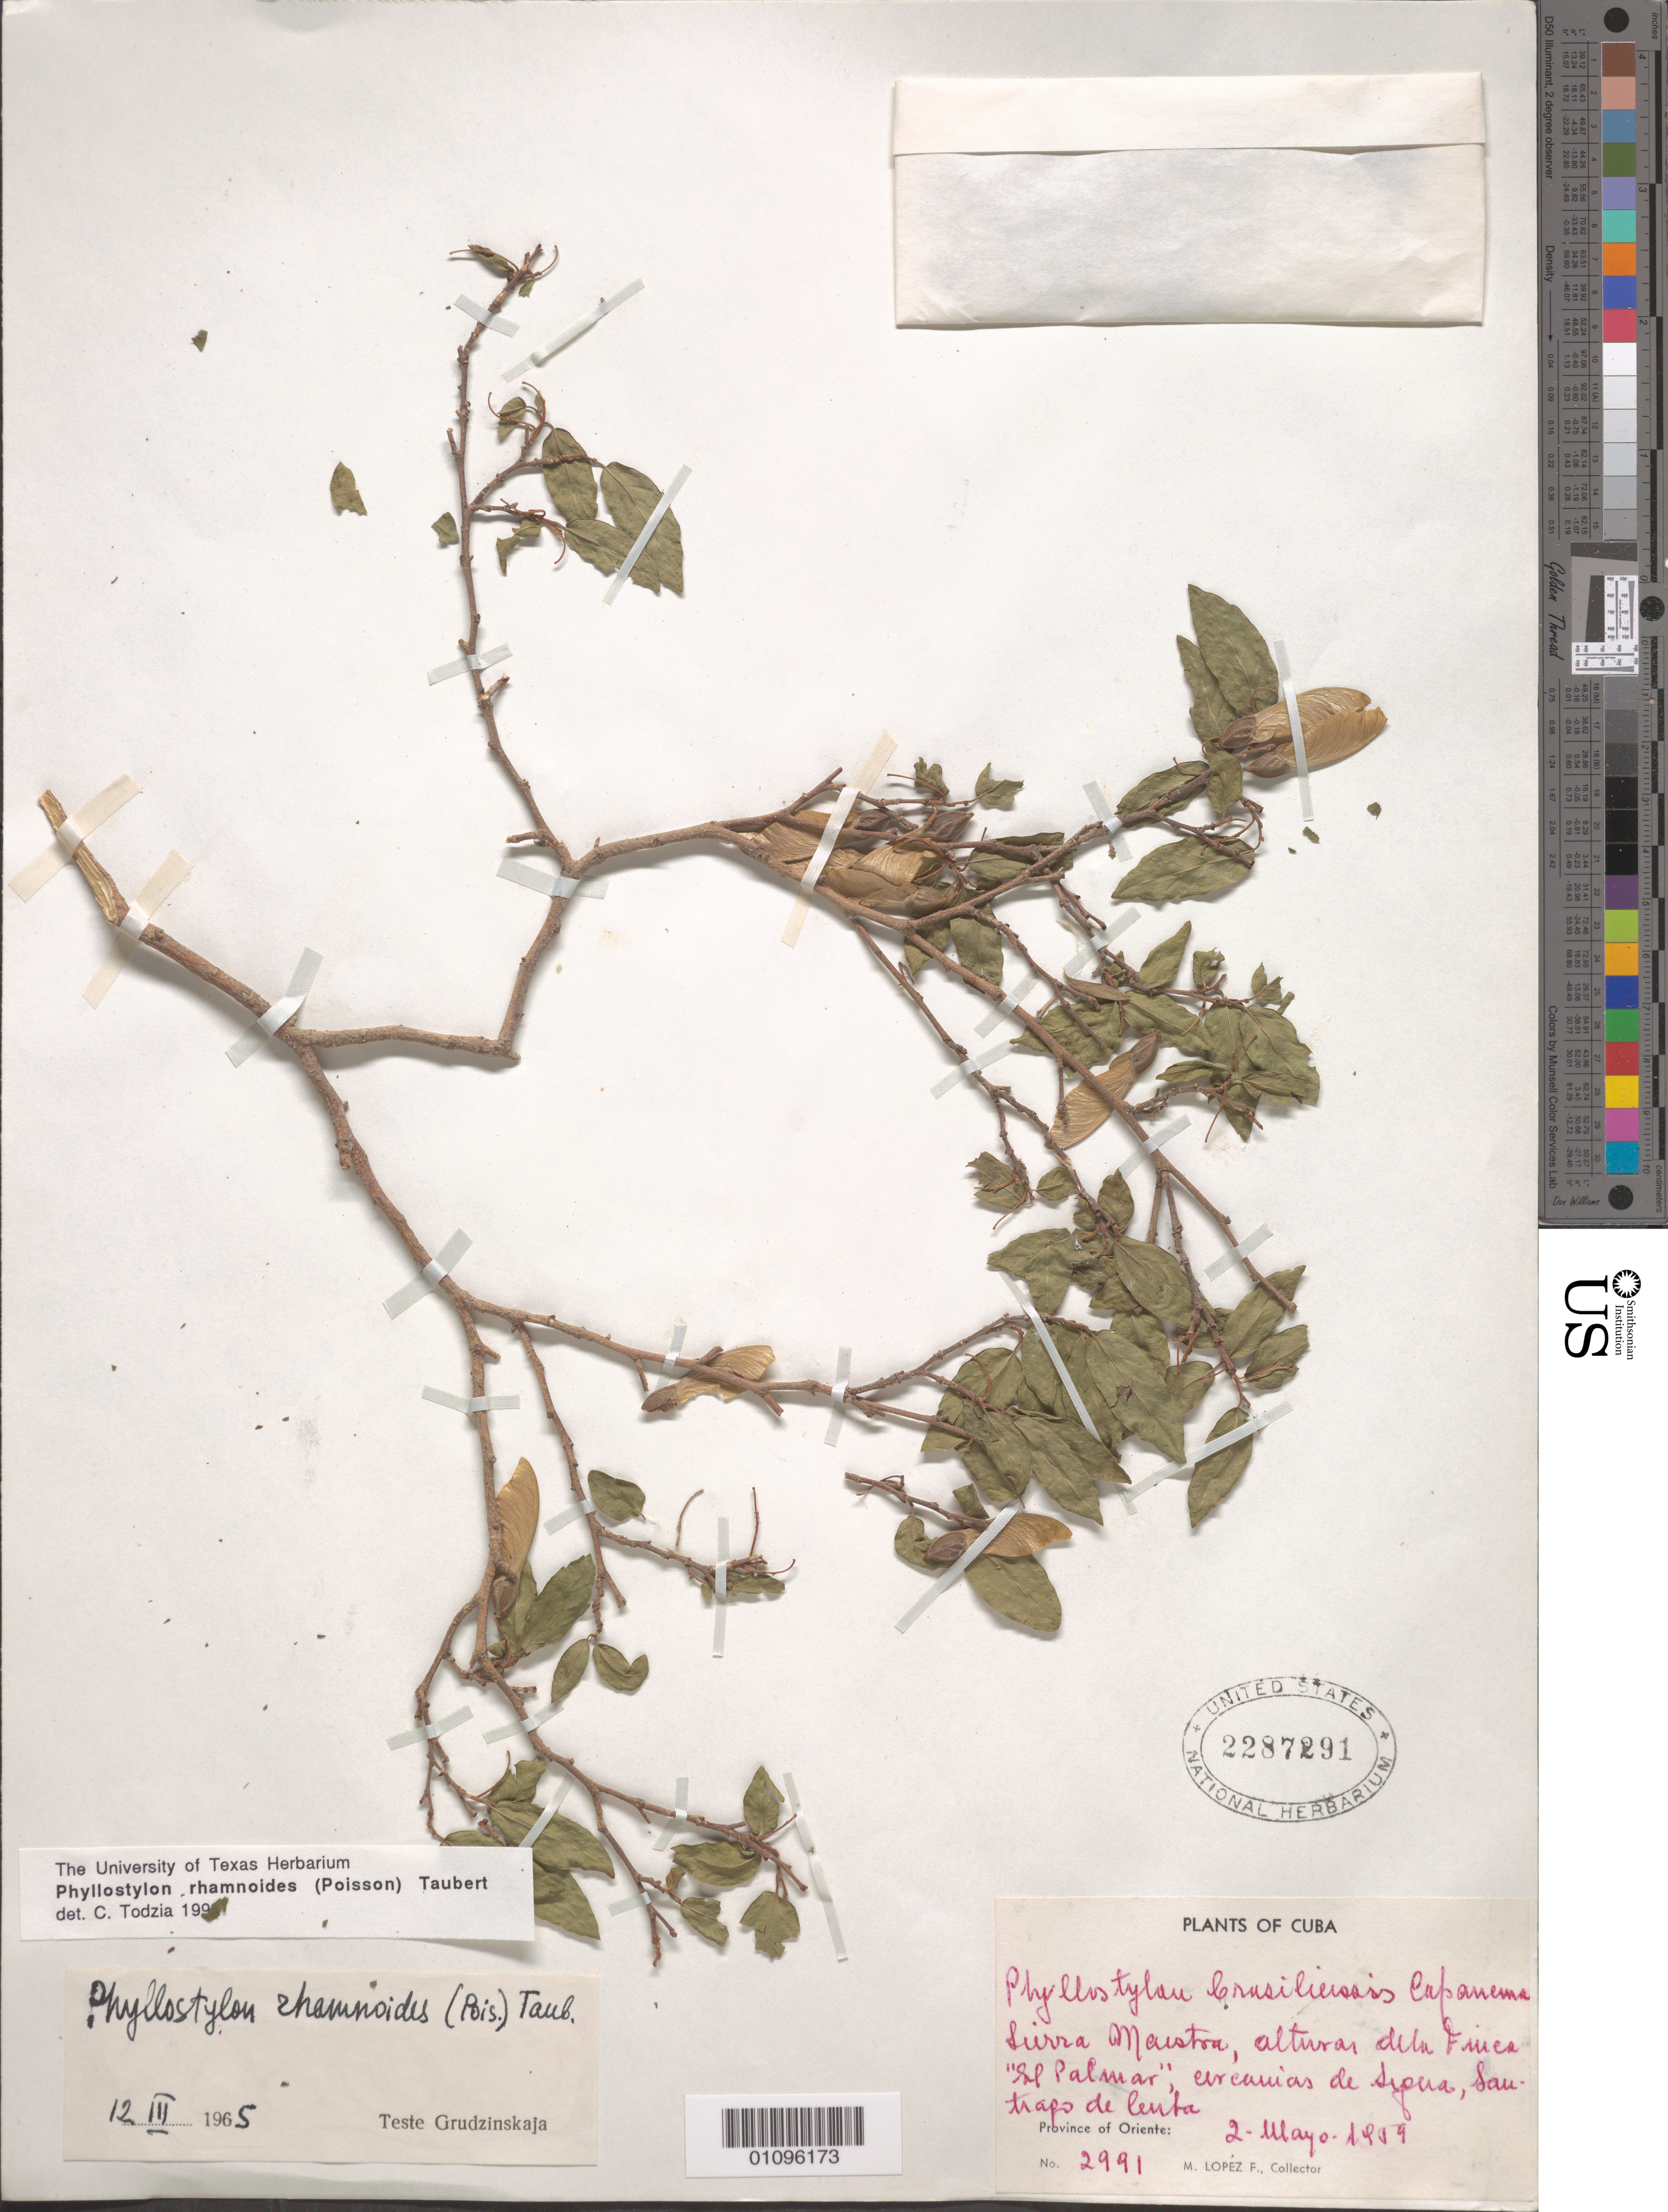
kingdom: Plantae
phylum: Tracheophyta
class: Magnoliopsida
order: Rosales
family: Ulmaceae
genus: Phyllostylon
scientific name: Phyllostylon rhamnoides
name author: (J. Poiss.) Taub.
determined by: Todzia, C. A., (TEX), University of Texas Austin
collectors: M. López Figueiras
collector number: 2991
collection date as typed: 02 May 1959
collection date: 1959-05-02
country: Cuba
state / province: Oriente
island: Cuba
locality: Sierra Maestra, altura de la Finca "S Palmar", cercanias de Sequa, Sautrapo de leuba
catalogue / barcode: US 2287291